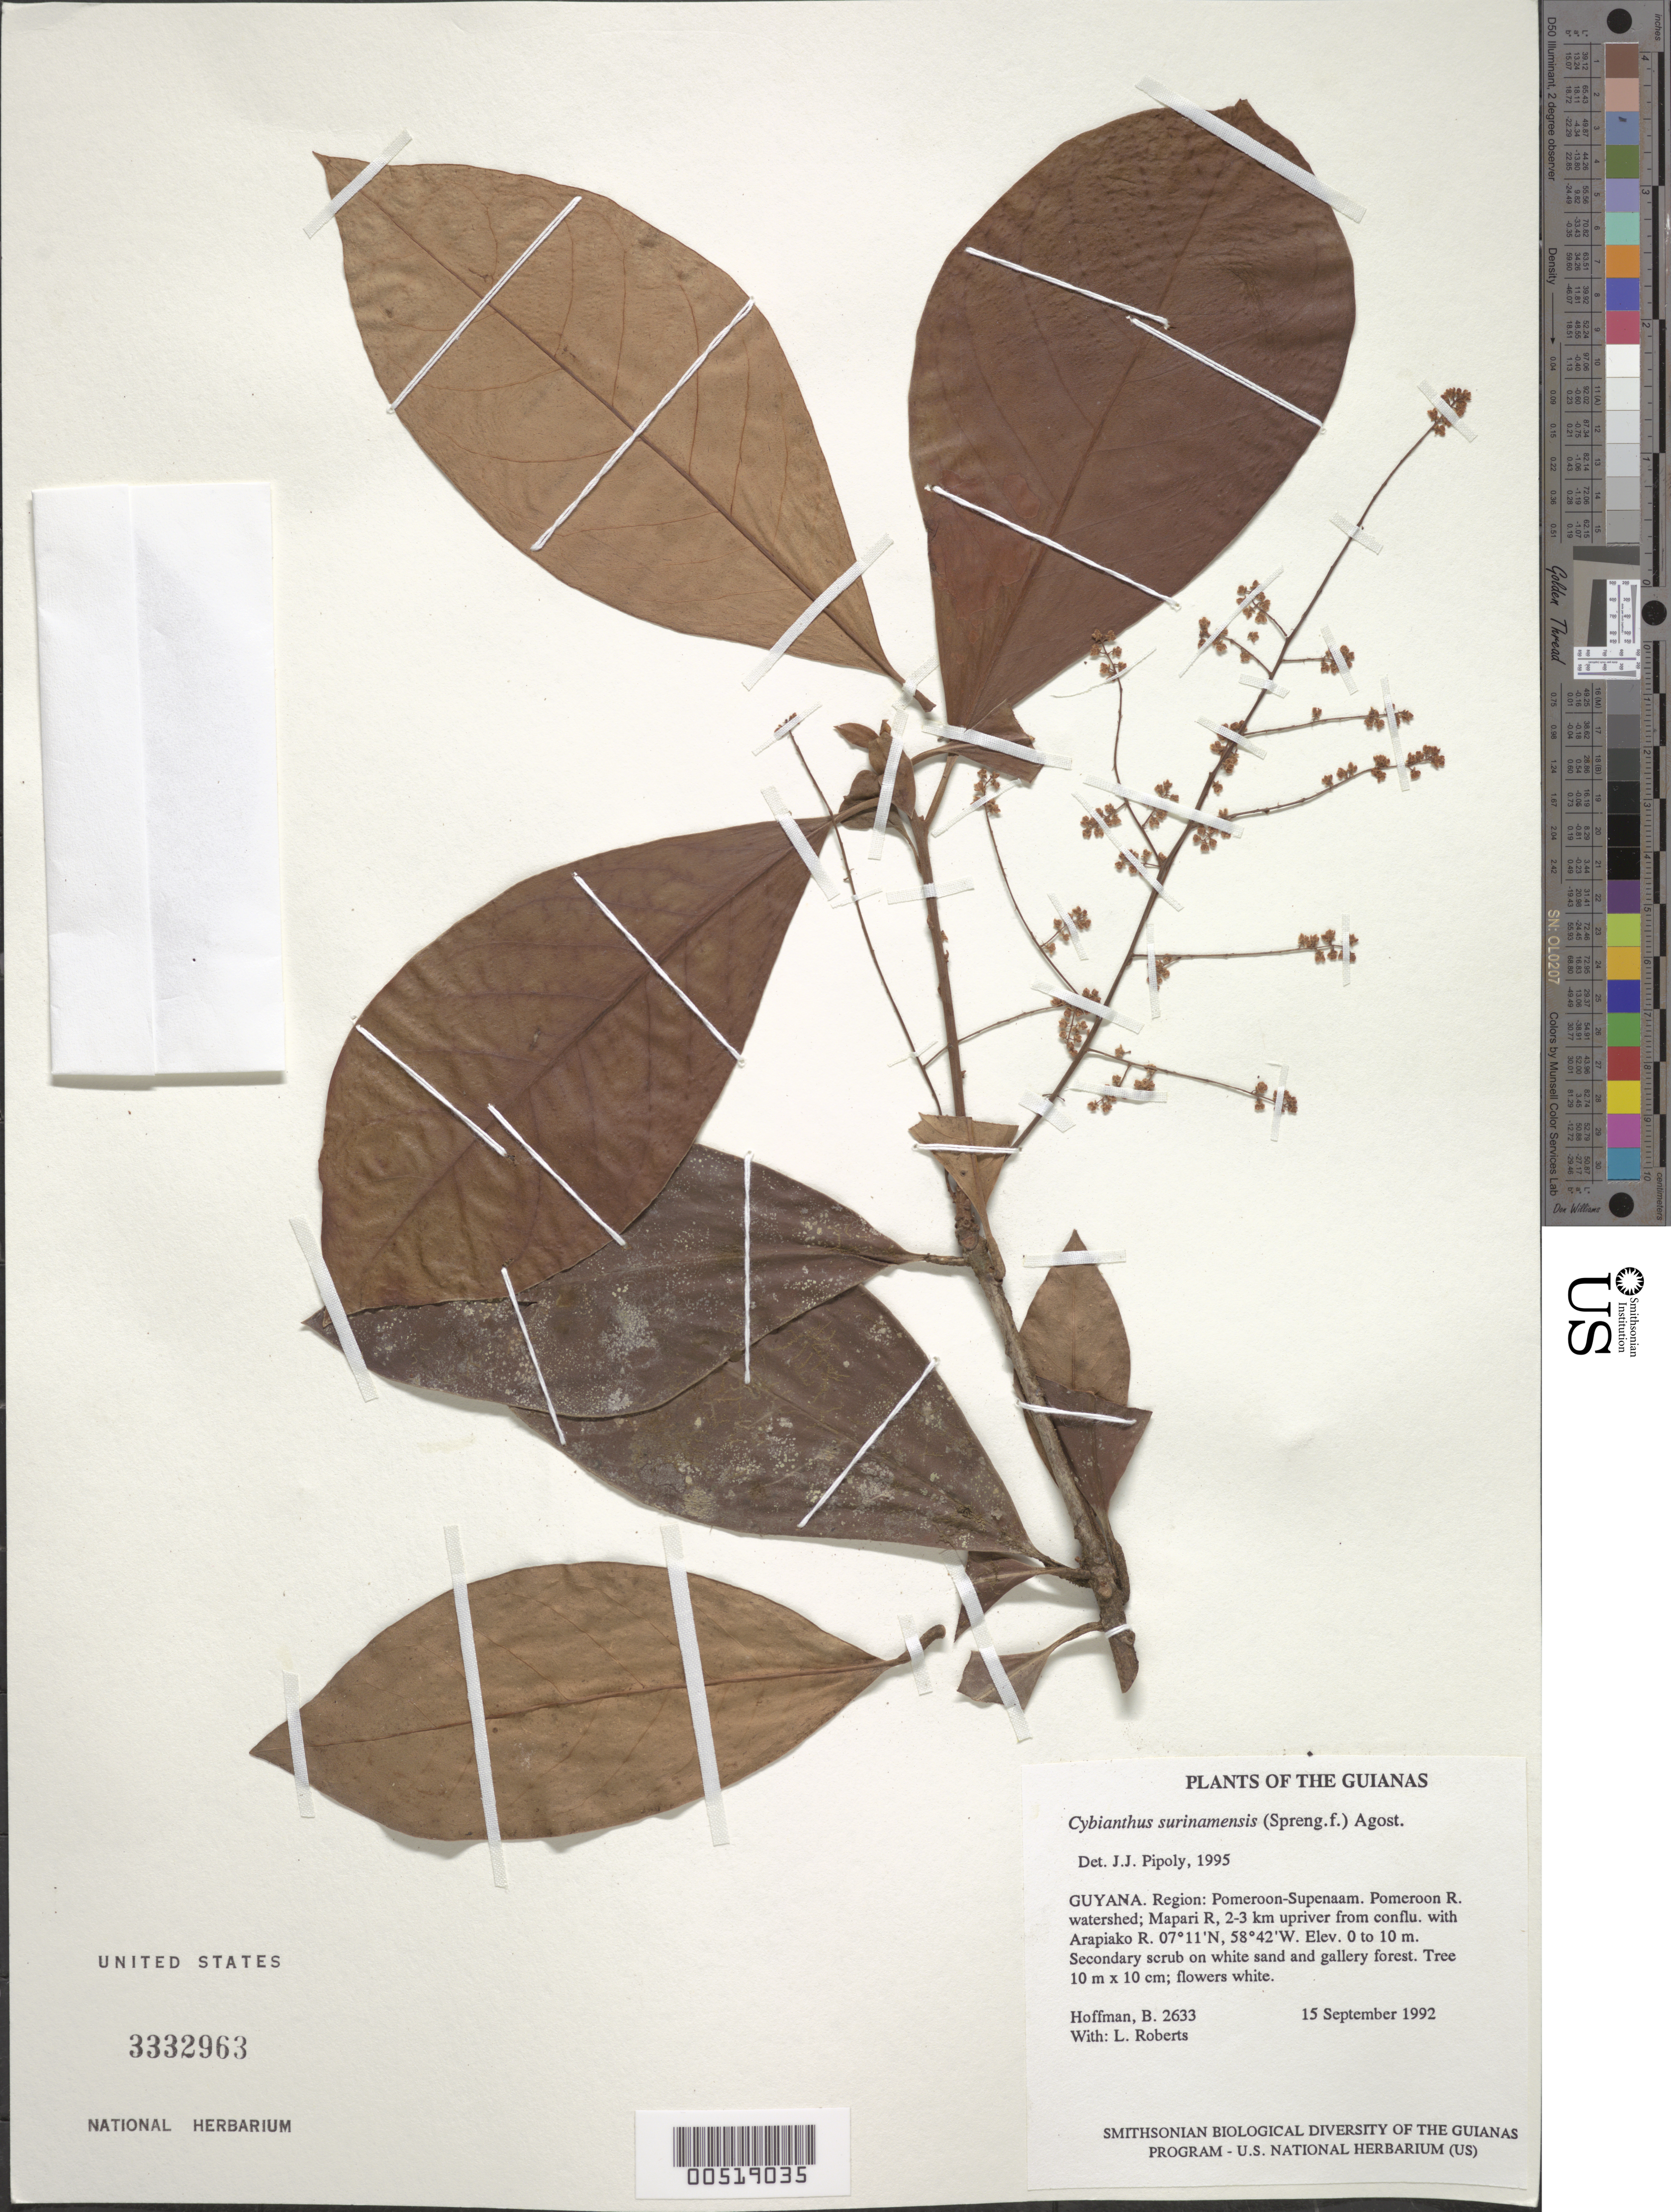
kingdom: Plantae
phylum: Tracheophyta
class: Magnoliopsida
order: Ericales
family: Primulaceae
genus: Cybianthus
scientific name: Cybianthus surinamensis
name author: (Spreng.) G. Agostini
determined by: Pipoly, J. J., III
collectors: B. Hoffman & L. Roberts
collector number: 2633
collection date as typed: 15 September 1992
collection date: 1992-09-15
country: Guyana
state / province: Pomeroon-Supenaam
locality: Pomeroon River watershed; Mapari River, 2-3 km upriver from confluence with Arapiako River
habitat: Secondary scrub on white sand and gallery forest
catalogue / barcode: US 3332963